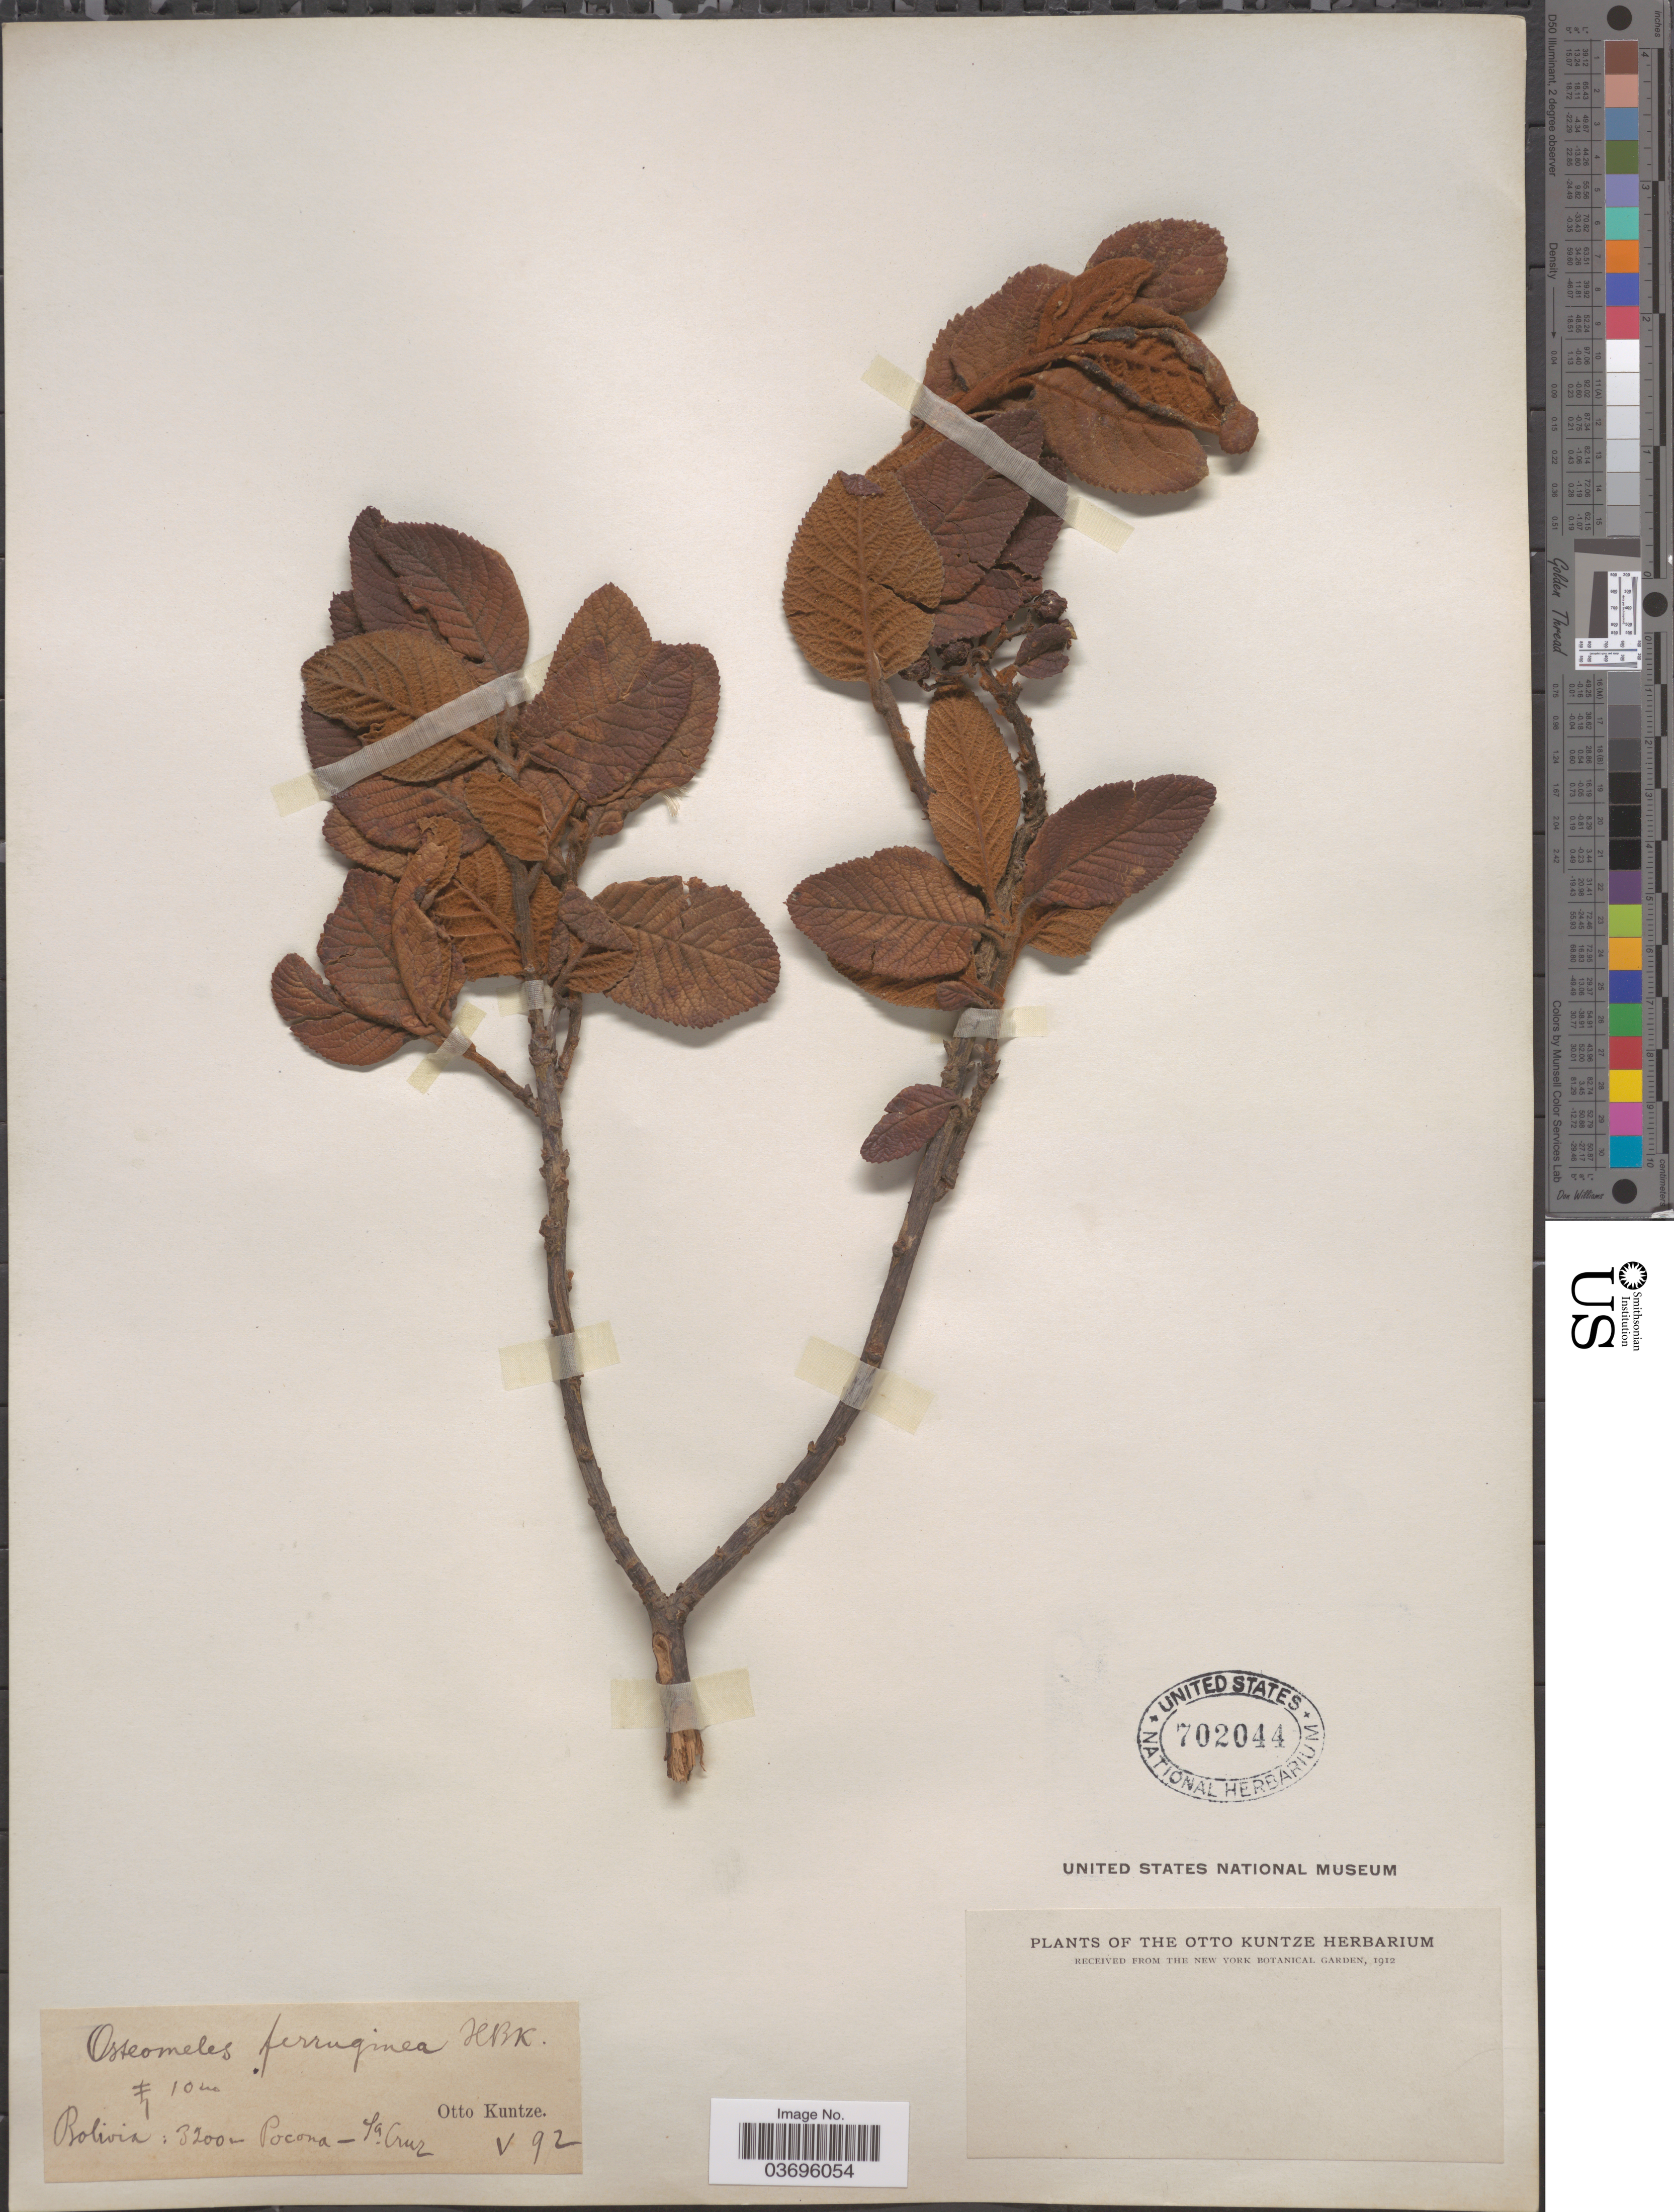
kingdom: Plantae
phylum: Tracheophyta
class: Magnoliopsida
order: Rosales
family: Rosaceae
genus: Hesperomeles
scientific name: Hesperomeles ferruginea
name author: (Juss. ex Pers.) Benth.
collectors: C.E.O. Kuntze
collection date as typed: Transcribed d/m/y: /5/92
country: Bolivia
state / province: Santa Cruz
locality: Pocona - Sa. Cruz.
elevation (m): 3200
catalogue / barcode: US 702044